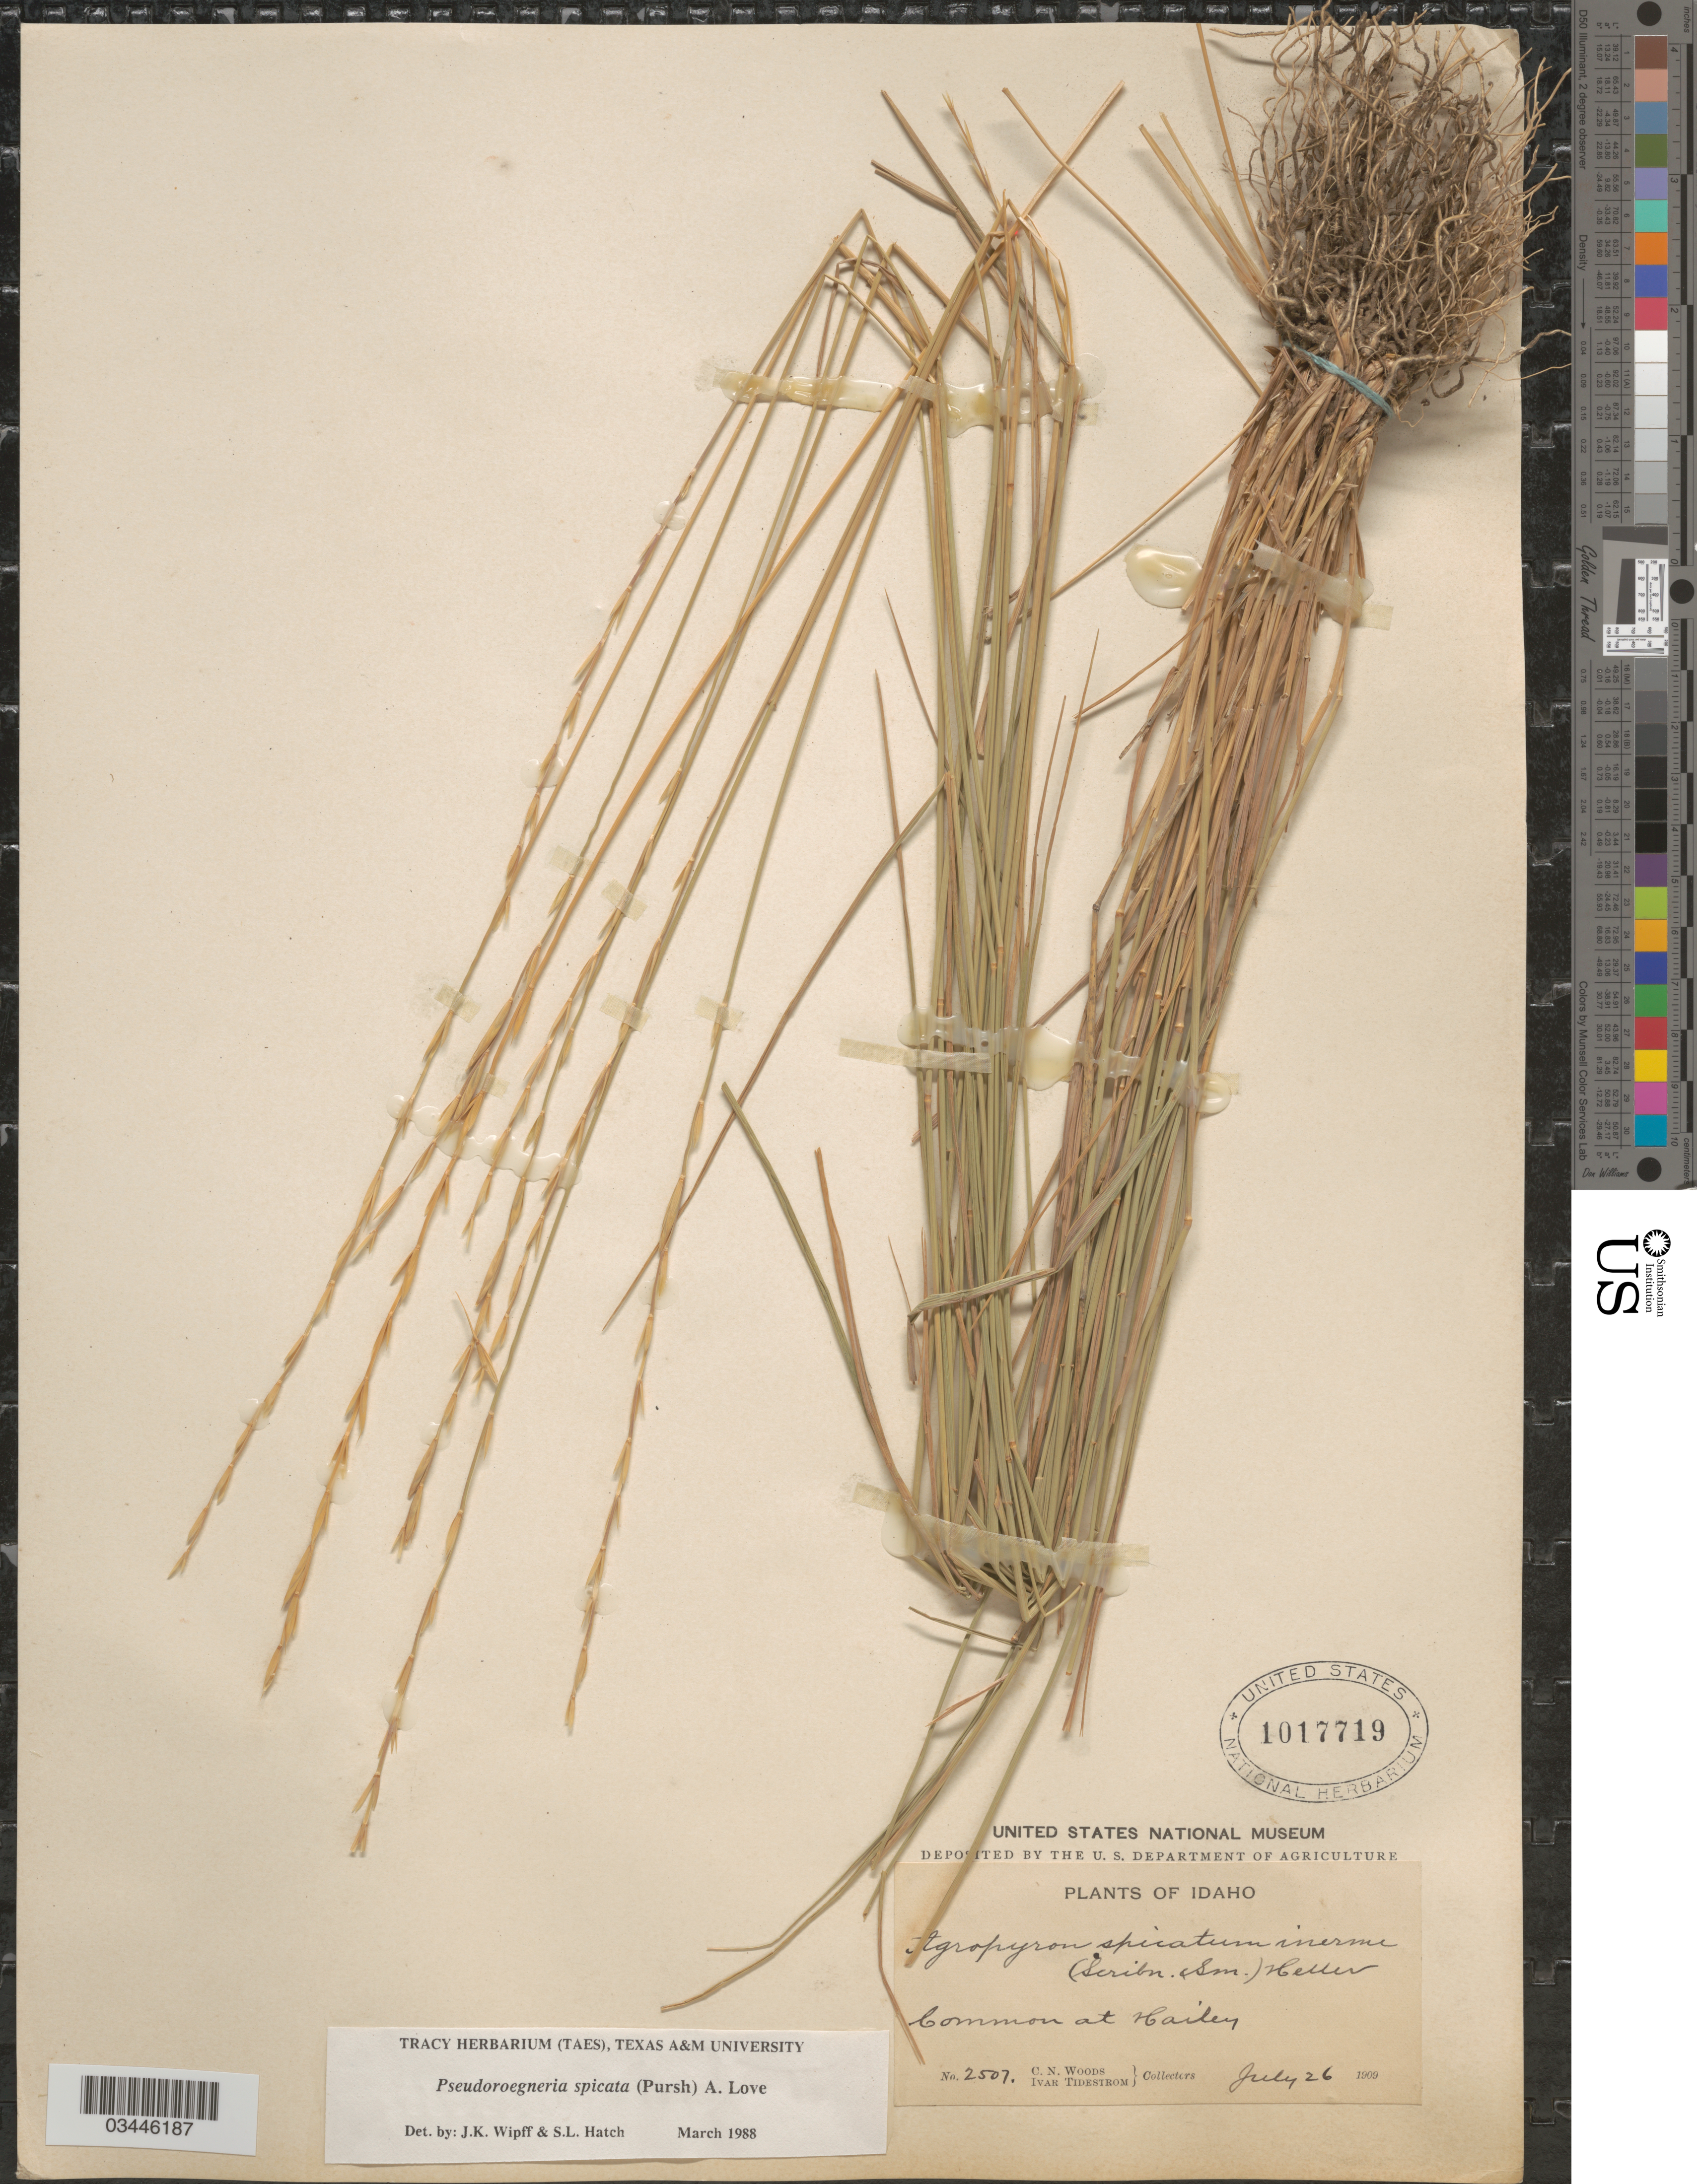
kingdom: Plantae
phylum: Tracheophyta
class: Liliopsida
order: Poales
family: Poaceae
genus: Pseudoroegneria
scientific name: Pseudoroegneria spicata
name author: (Pursh) Á. Löve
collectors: C. Woods & I. F. Tidestrom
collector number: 2507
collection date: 1909-07-26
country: United States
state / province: Idaho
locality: Common at Hailey.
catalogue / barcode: US 1017719